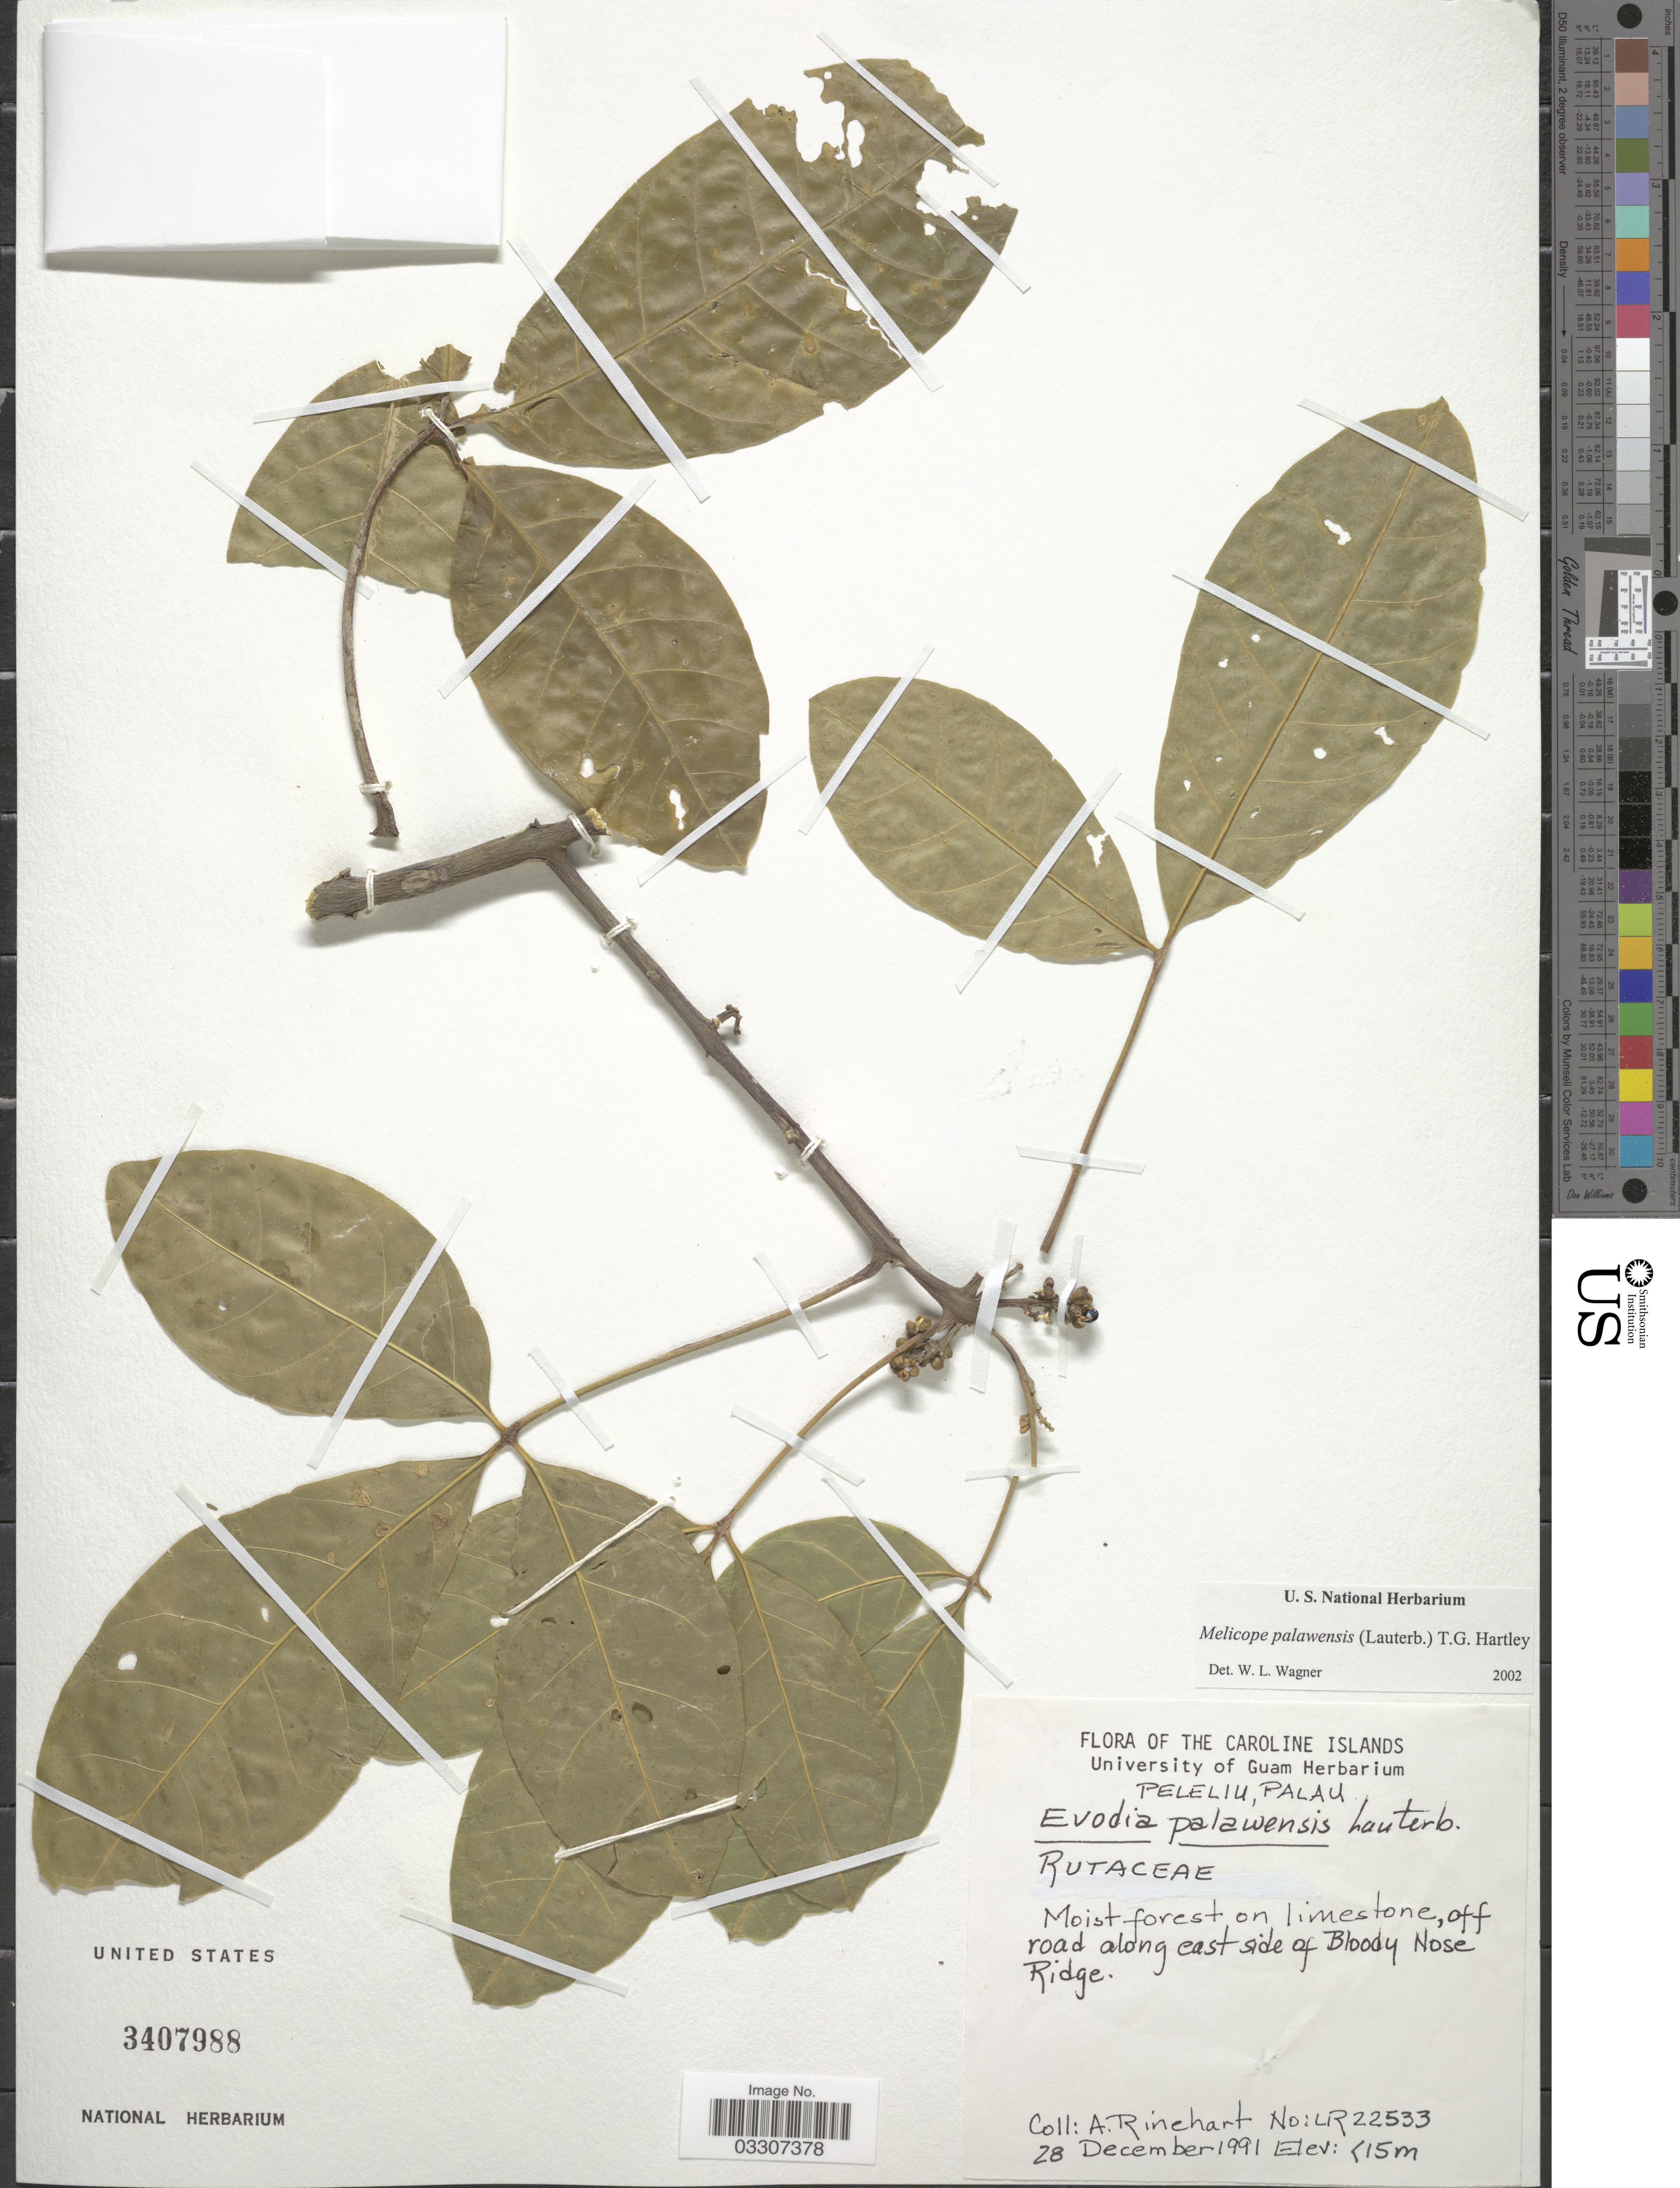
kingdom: Plantae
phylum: Tracheophyta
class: Magnoliopsida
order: Sapindales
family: Rutaceae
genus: Melicope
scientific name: Melicope palawensis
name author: (Lauterb.) T.G. Hartley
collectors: A. Rinehart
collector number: LR22533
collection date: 1991-12-28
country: Palau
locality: The Caroline Islands. Peleliu, Palau. Off road along east side of Bloody Nose Ridge.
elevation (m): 15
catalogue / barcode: US 3407988